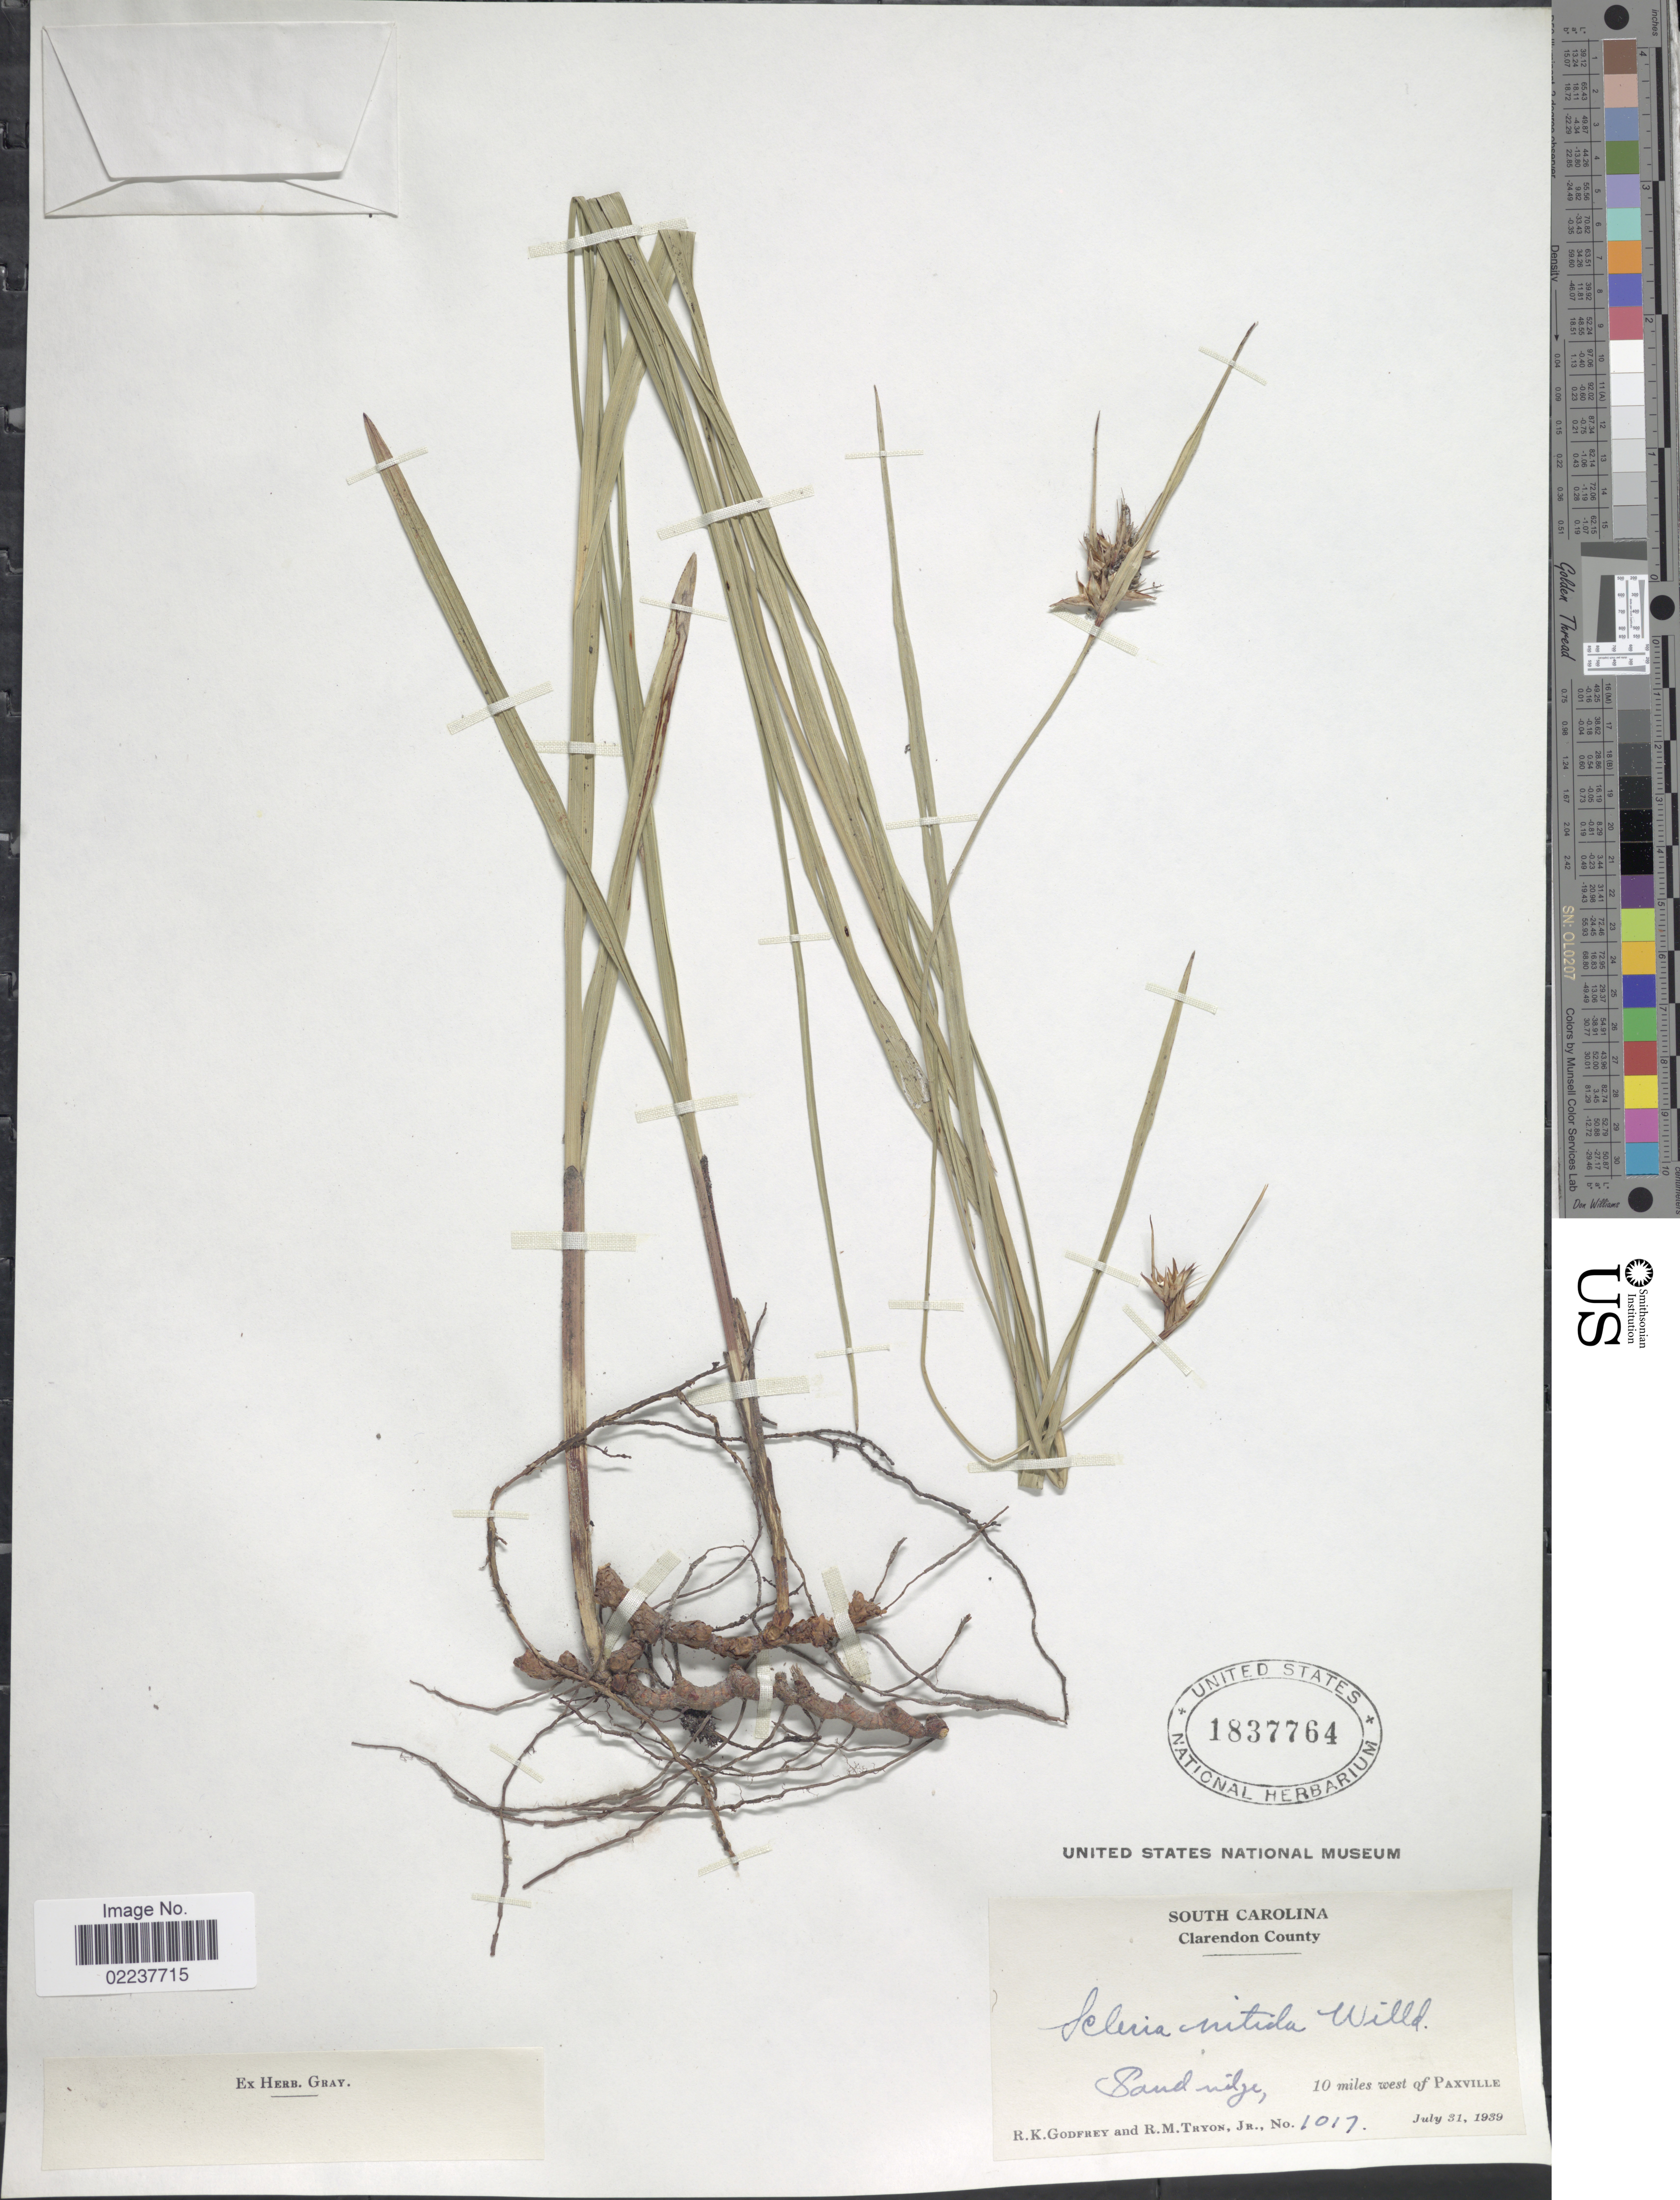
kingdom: Plantae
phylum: Tracheophyta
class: Liliopsida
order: Poales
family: Cyperaceae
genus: Scleria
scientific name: Scleria triglomerata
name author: Michx.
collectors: R. K. Godfrey & R. M. Tryon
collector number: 1017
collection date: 1939-07-31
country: United States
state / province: South Carolina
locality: Clarendon County, 10 miles west of Paxville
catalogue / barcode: US 1837764